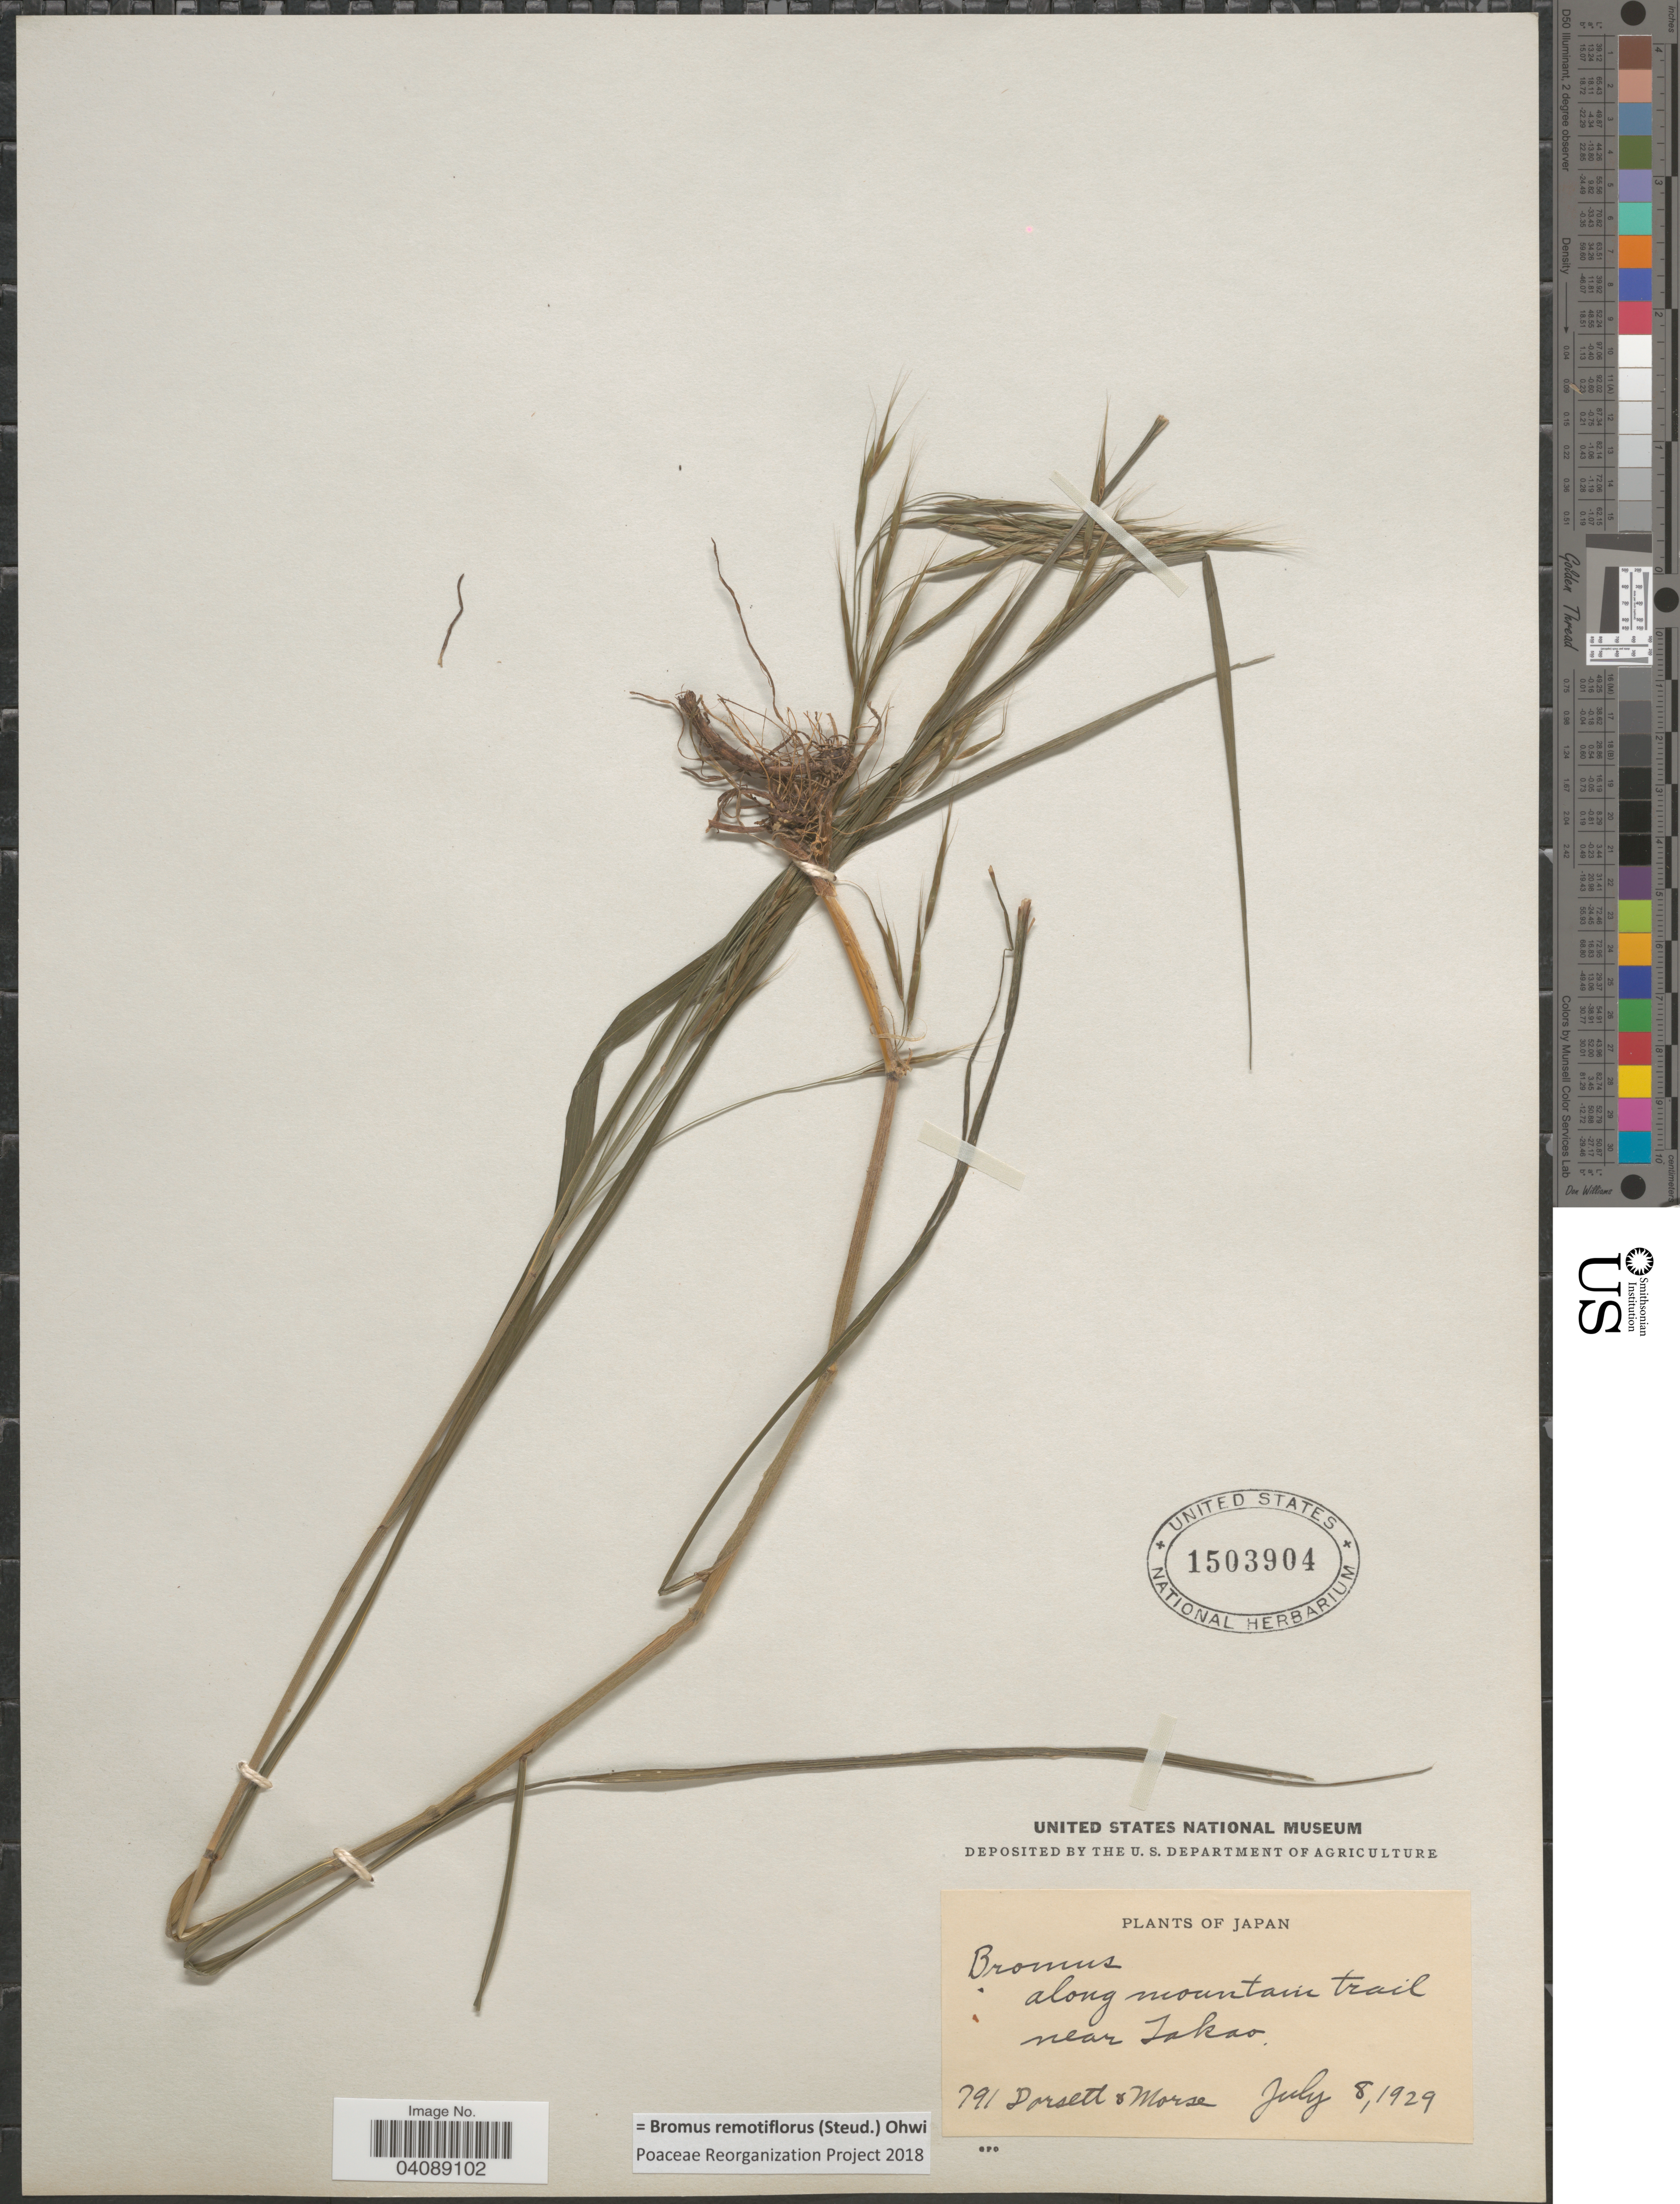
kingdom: Plantae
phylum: Tracheophyta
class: Liliopsida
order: Poales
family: Poaceae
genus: Bromus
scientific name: Bromus remotiflorus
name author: (Steud.) Ohwi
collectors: -- Dorsett & -. Morse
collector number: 791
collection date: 1929-07-08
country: Japan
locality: Along mountain trail near Takao.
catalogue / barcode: US 1503904